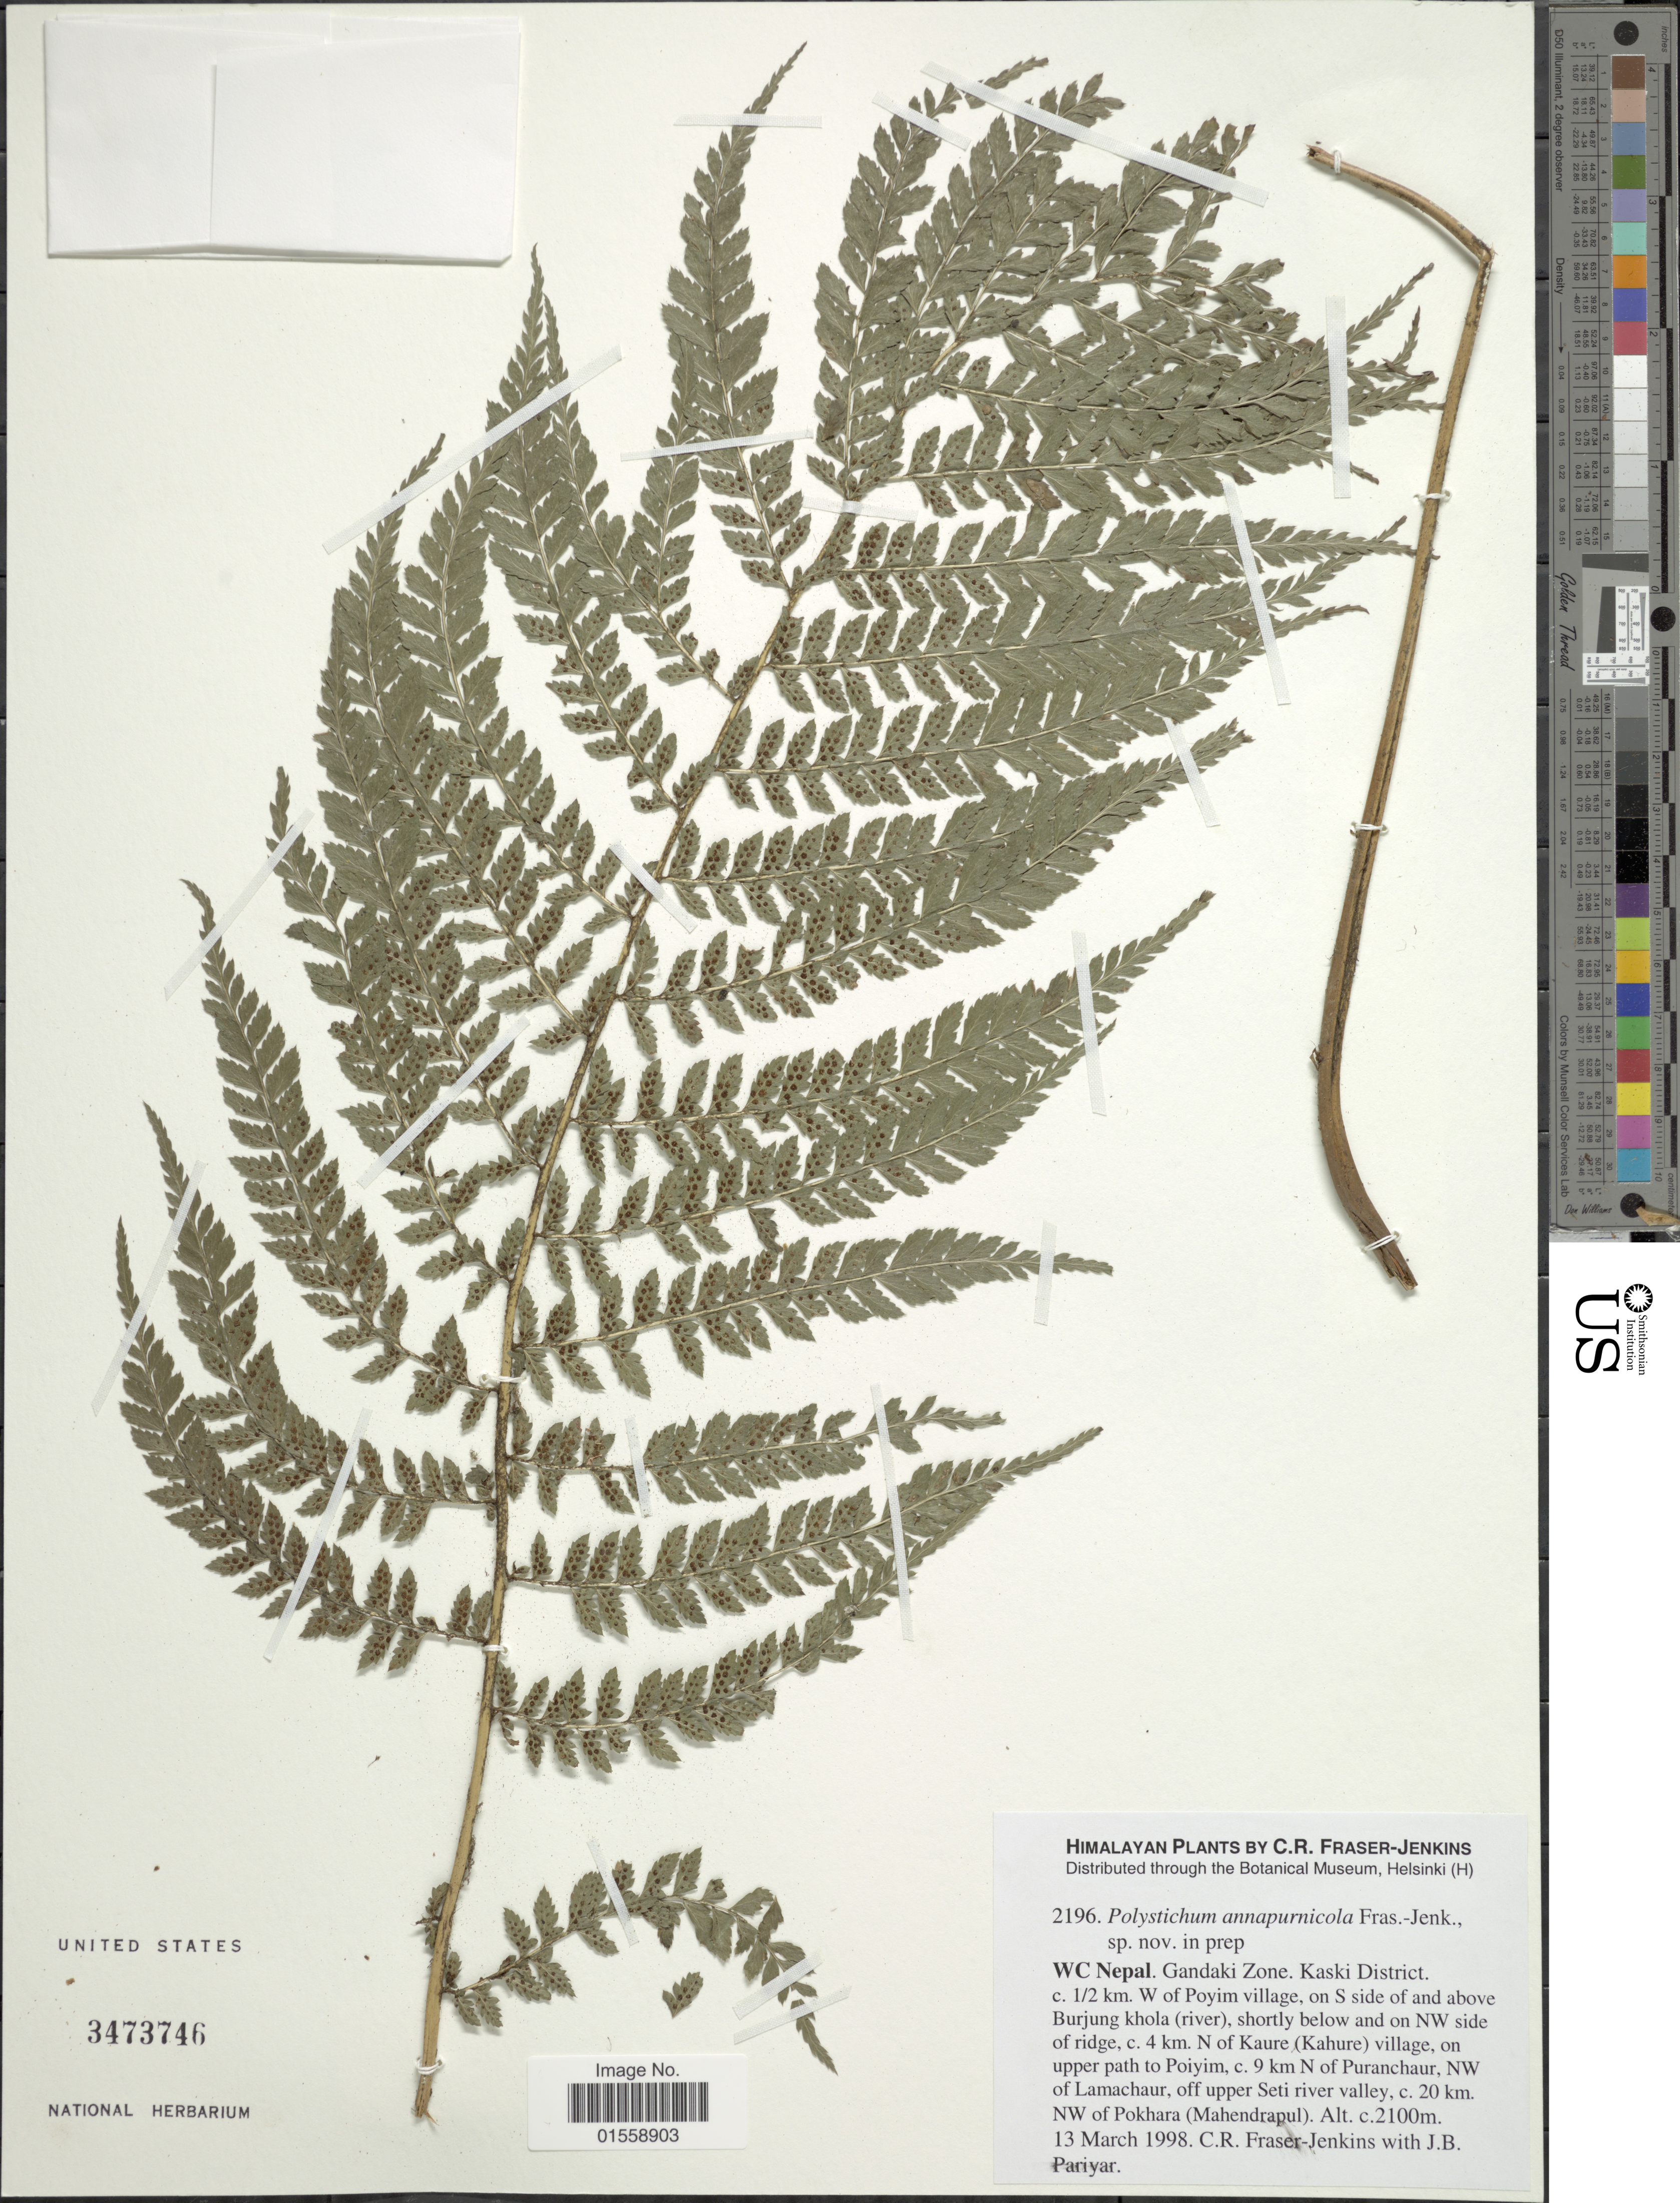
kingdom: Plantae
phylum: Tracheophyta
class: Polypodiopsida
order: Polypodiales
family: Dryopteridaceae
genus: Polystichum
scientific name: Polystichum annapurnicola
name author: Fraser-Jenk. ex Thapa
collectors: C. R. Fraser-Jenkins & J. Pariyar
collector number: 2196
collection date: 1998-03-13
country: Nepal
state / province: Gandaki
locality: WC Nepal, Gandaki Zone, Kaski District, c. 2 km above and N of Kaure (Kahure), vilage, on upper path to Burjung Khola and Poiyim village, c. 6 km N of Puranchaur, NW of Lamachaur, upper Seti valley, c. 18 km. NW of Pokhara (Mahendrapul)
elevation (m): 2100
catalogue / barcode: US 3473746